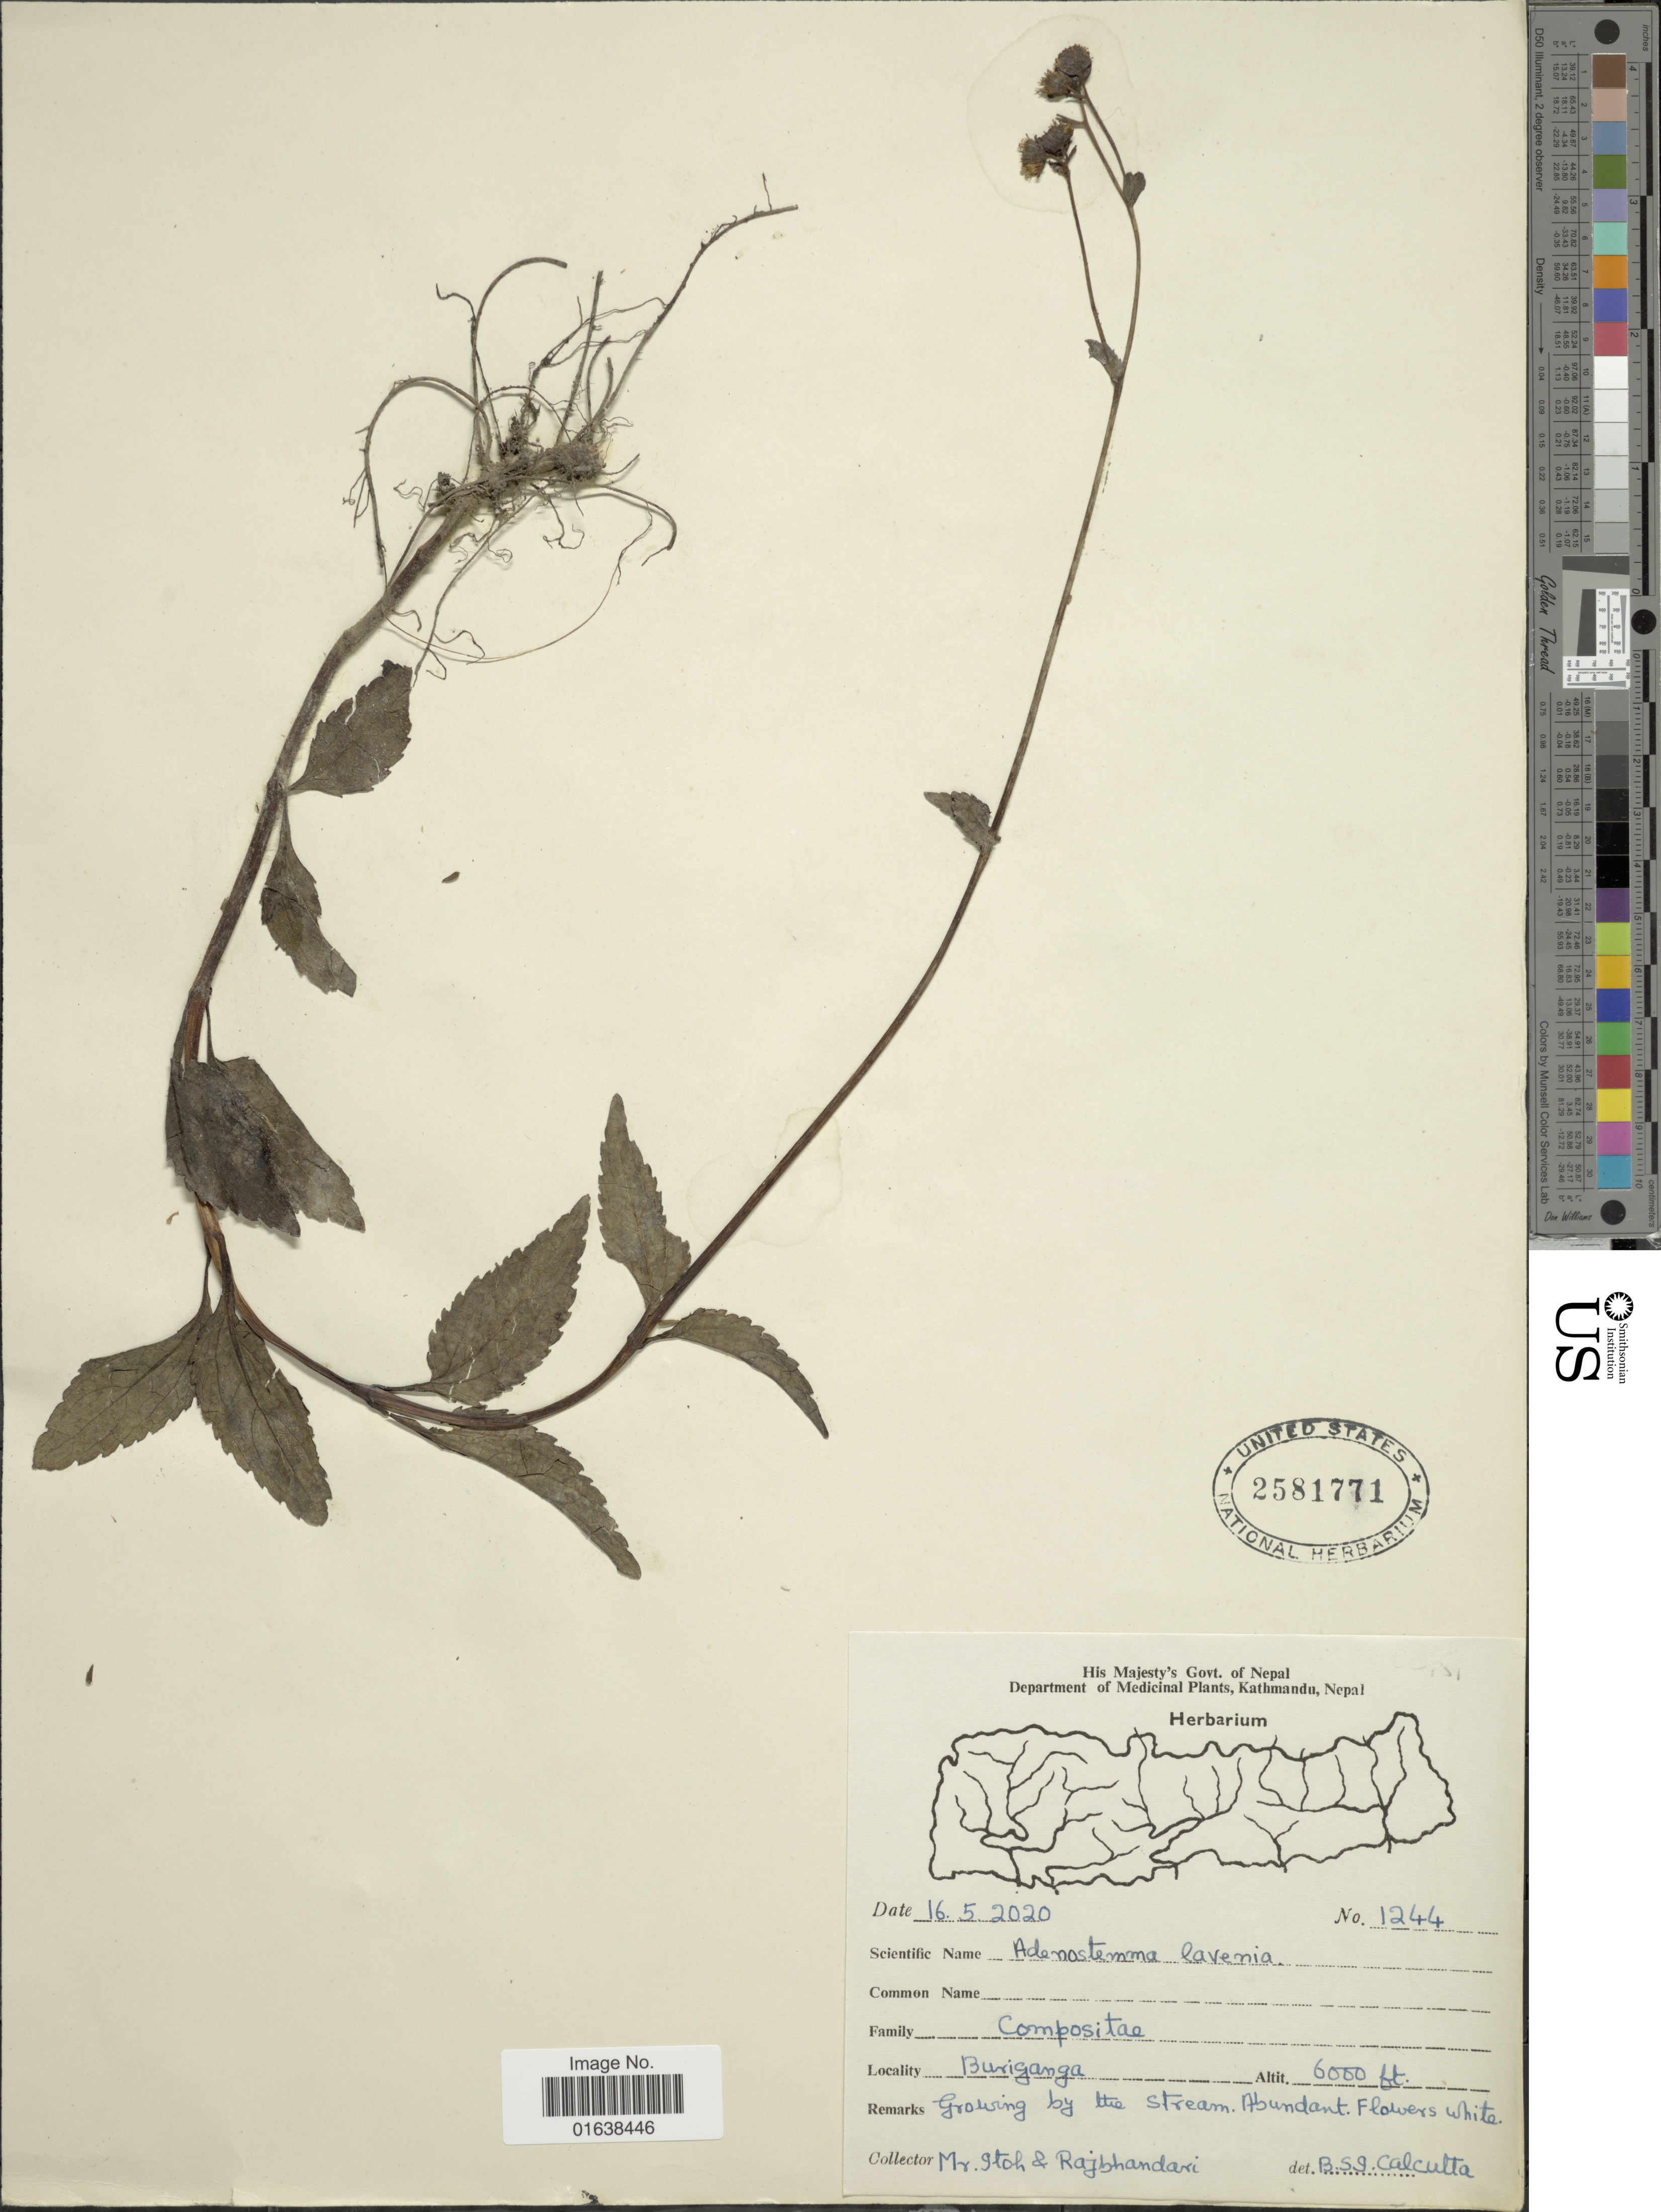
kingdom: Plantae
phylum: Tracheophyta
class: Magnoliopsida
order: Asterales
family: Asteraceae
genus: Adenostemma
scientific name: Adenostemma lavenia var. lavenia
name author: Kuntze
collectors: M. Itoh & I. Rajbhandari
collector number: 1244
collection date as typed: Transcribed d/m/y: 16/5/2020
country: Nepal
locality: Kathmandu, Nepal, Buriganga. Growing by the stream.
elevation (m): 1829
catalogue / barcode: US 2581771